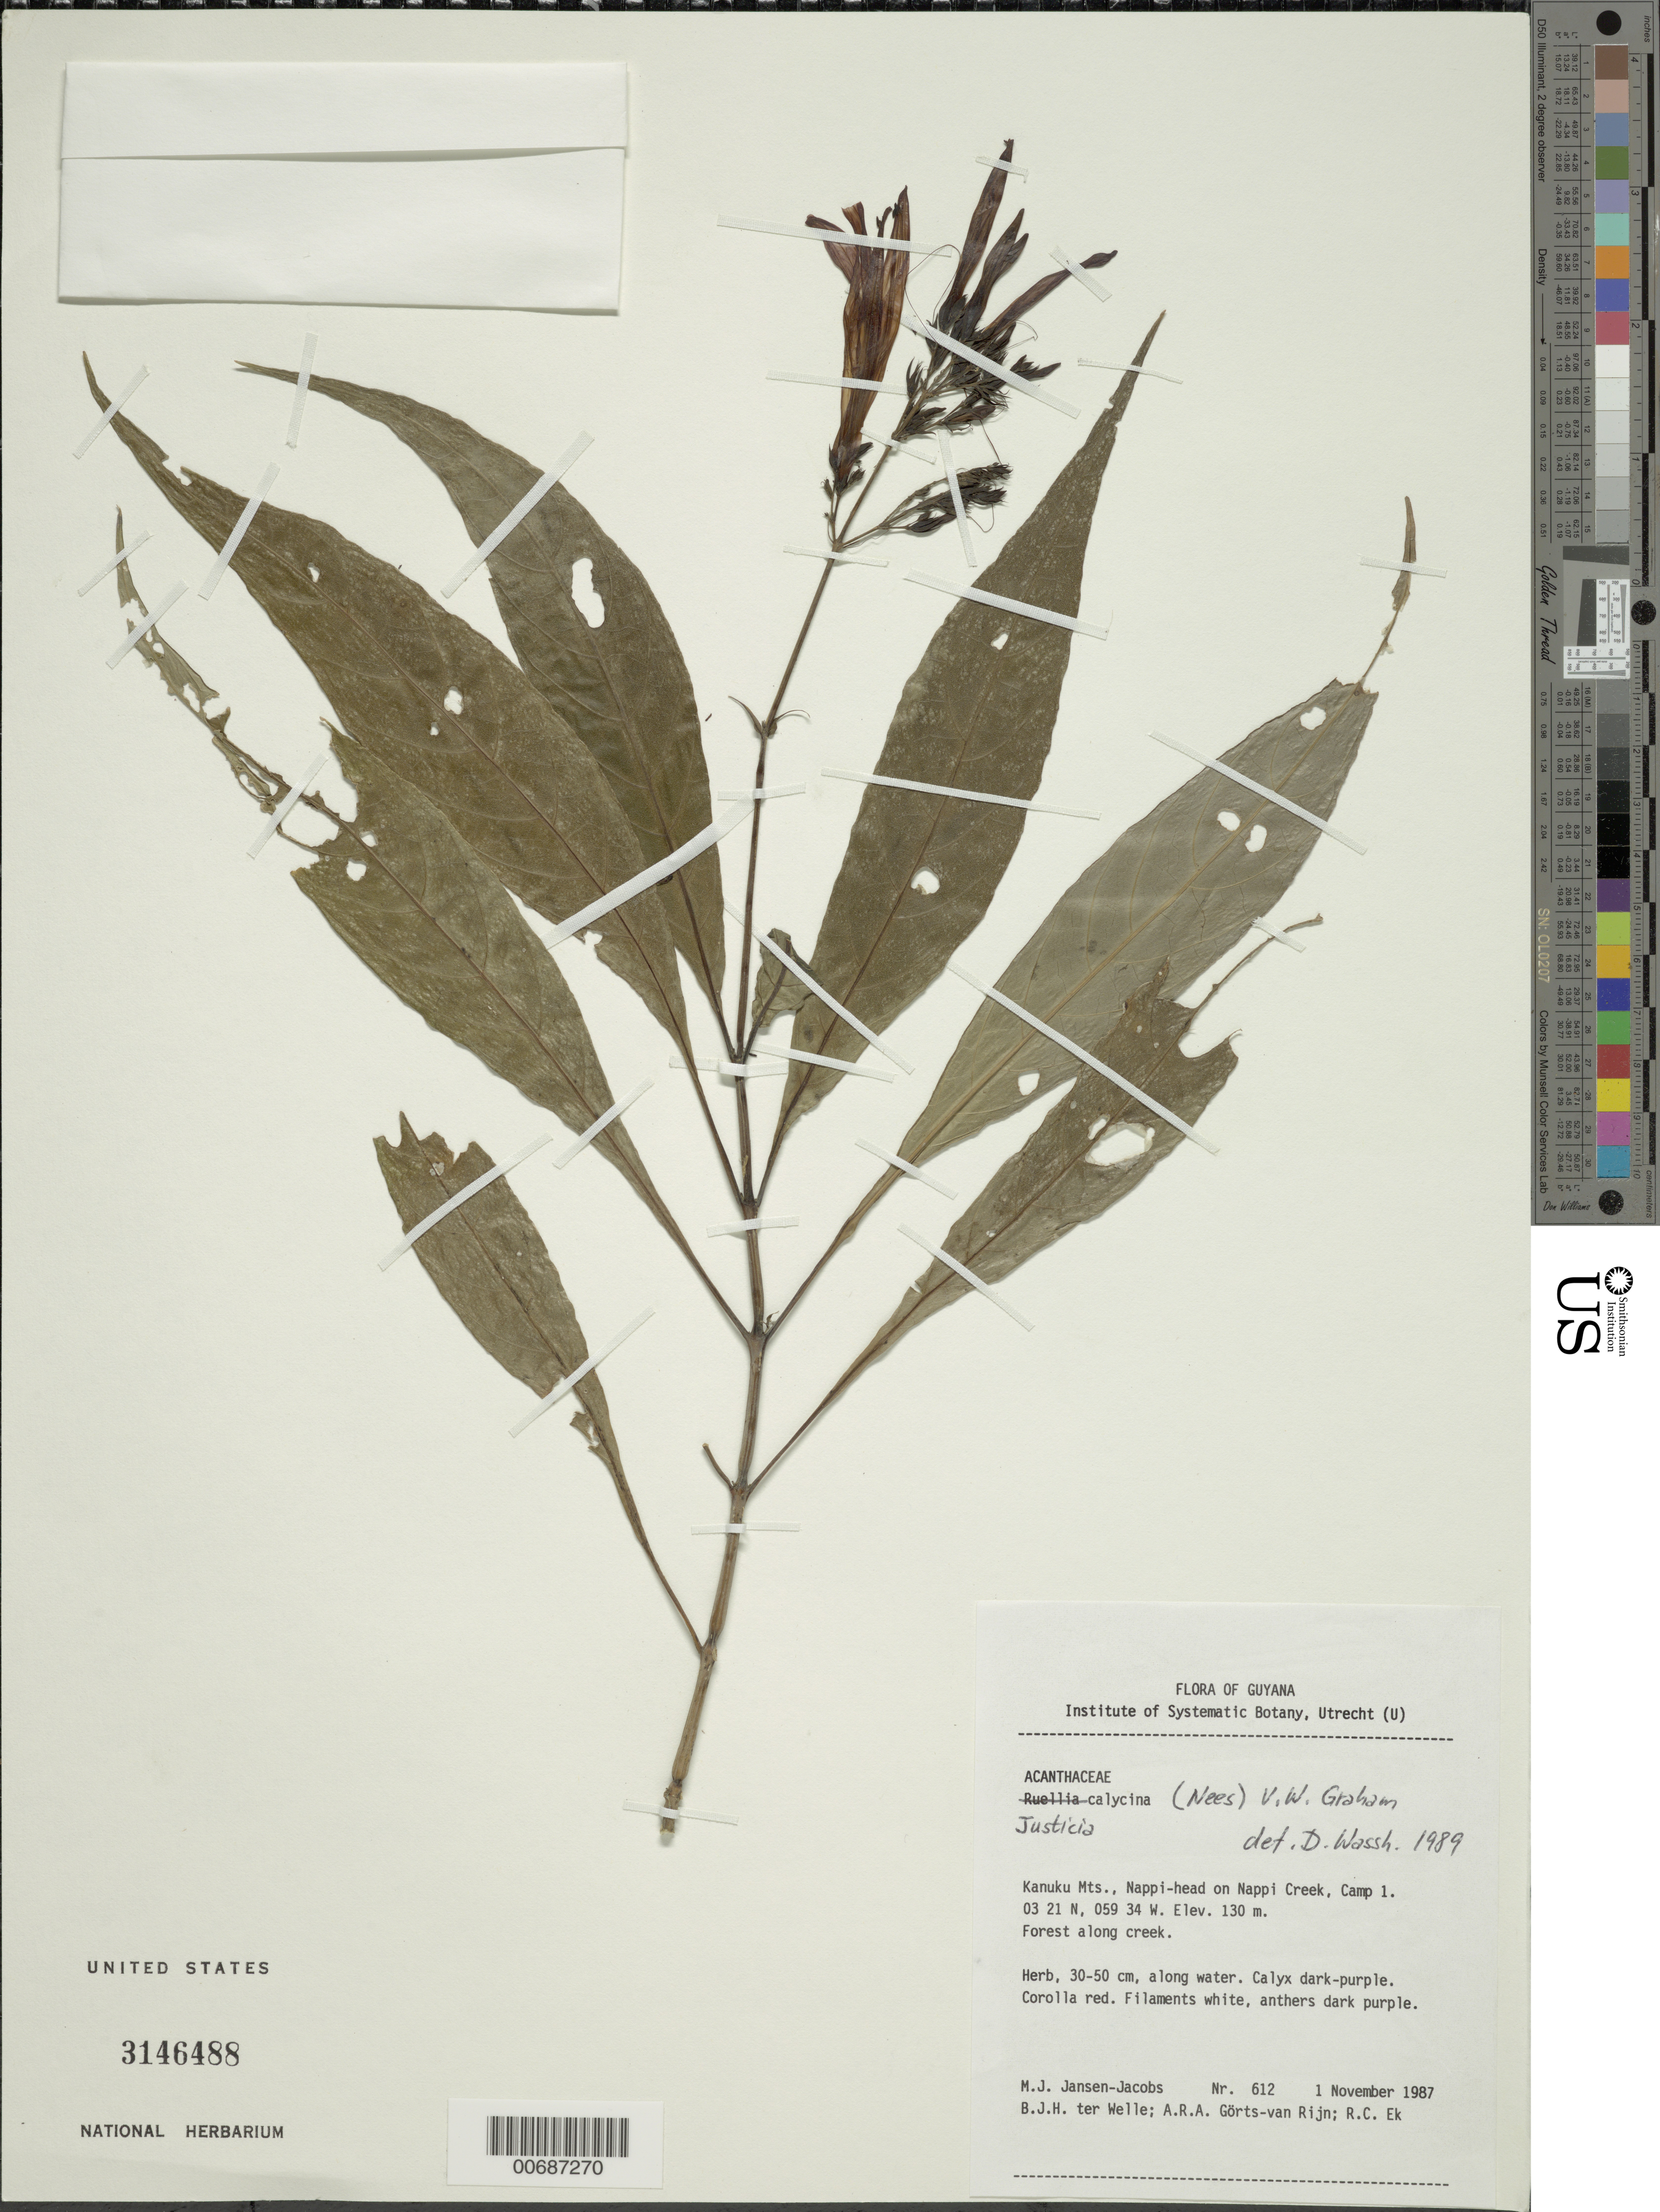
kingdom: Plantae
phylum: Tracheophyta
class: Magnoliopsida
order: Lamiales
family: Acanthaceae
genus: Justicia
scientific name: Justicia calycina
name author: (Nees) V.A.W. Graham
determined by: Wasshausen, Dieter C., (BOT), Smithsonian Institution - National Museum of Natural History (UNITED STATES)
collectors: M. J. Jansen-Jacobs, B. Welle, A. .R. A. Görts-van Rijn & R. C. Ek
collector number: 612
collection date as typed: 1-Nov-87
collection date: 1987-11-01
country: Guyana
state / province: U. Takutu-U. Essequibo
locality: Kanuku Mts., Nappi-head on Nappi Creek, camp 1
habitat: Forest along creek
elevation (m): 130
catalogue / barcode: US 3146488